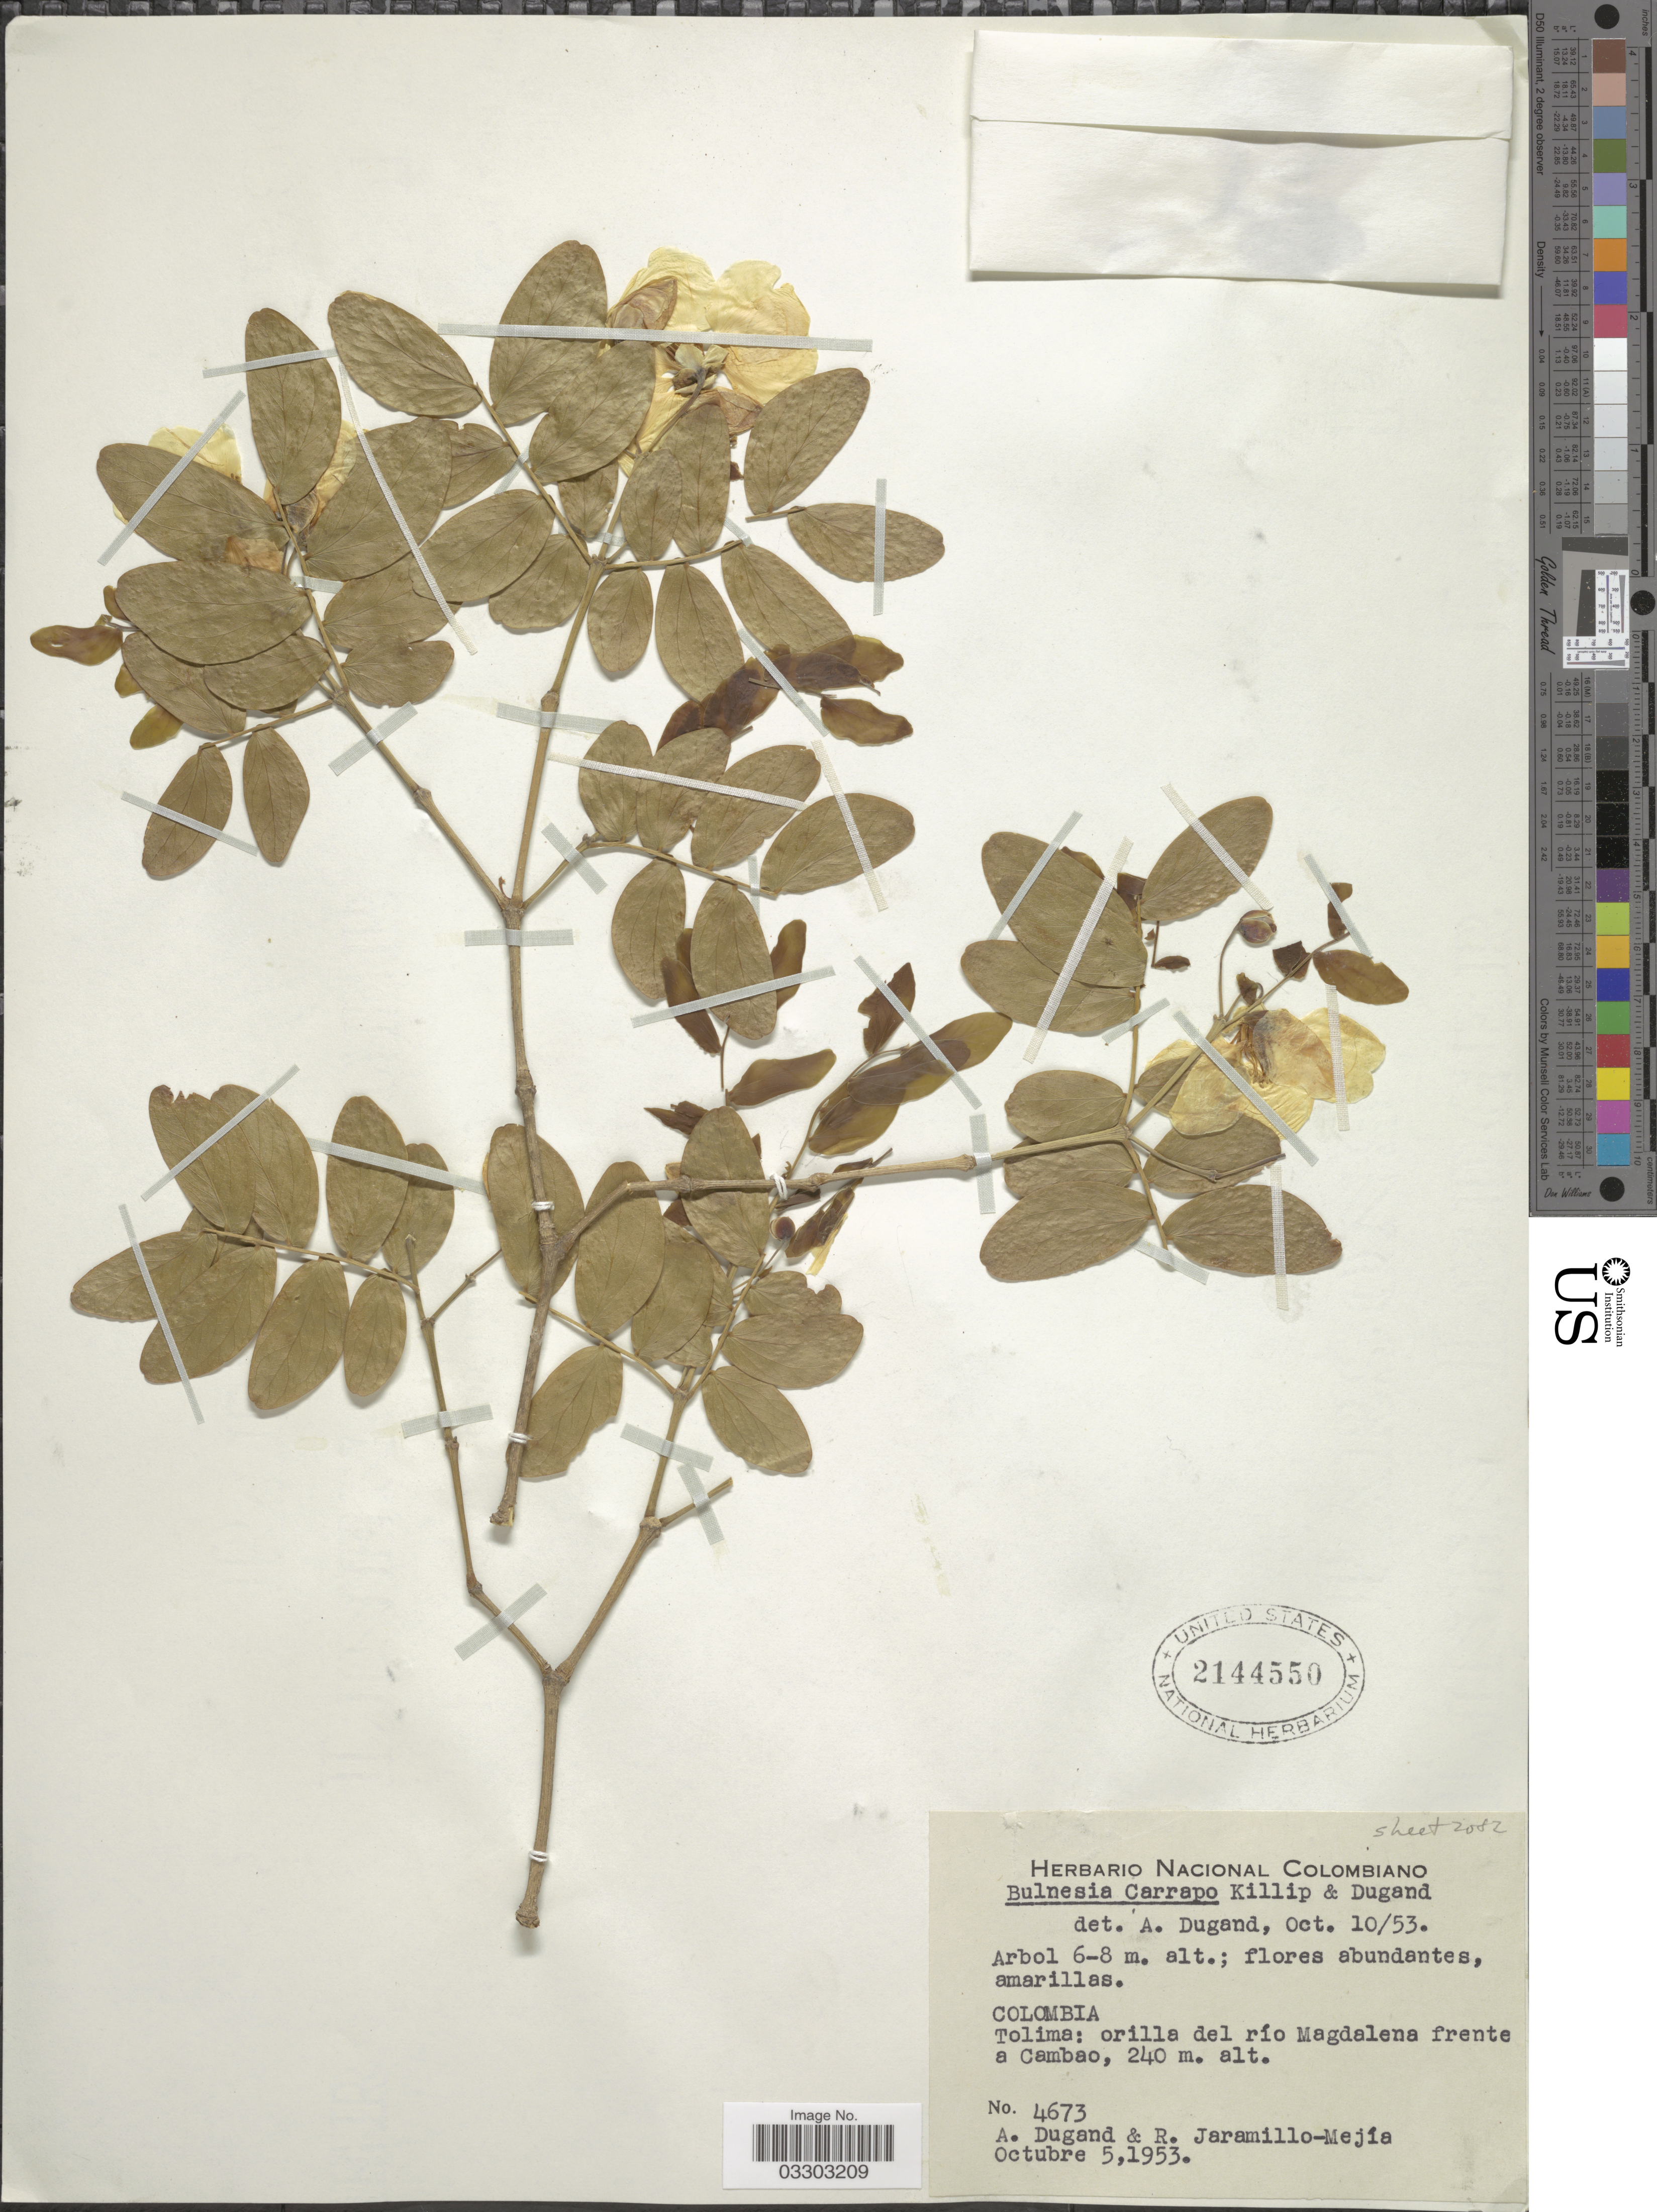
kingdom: Plantae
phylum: Tracheophyta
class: Magnoliopsida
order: Zygophyllales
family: Zygophyllaceae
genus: Gonopterodendron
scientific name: Gonopterodendron carrapo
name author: (Killip & Dugand G.) Godoy-Bürki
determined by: U.S. National Herbarium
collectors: A. Dugand & R. Jaramillo M.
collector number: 4673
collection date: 1953-10-05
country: Colombia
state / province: Tolima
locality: Orilla del río Magdalena frente a Cambao.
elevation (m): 240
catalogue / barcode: US 2144550